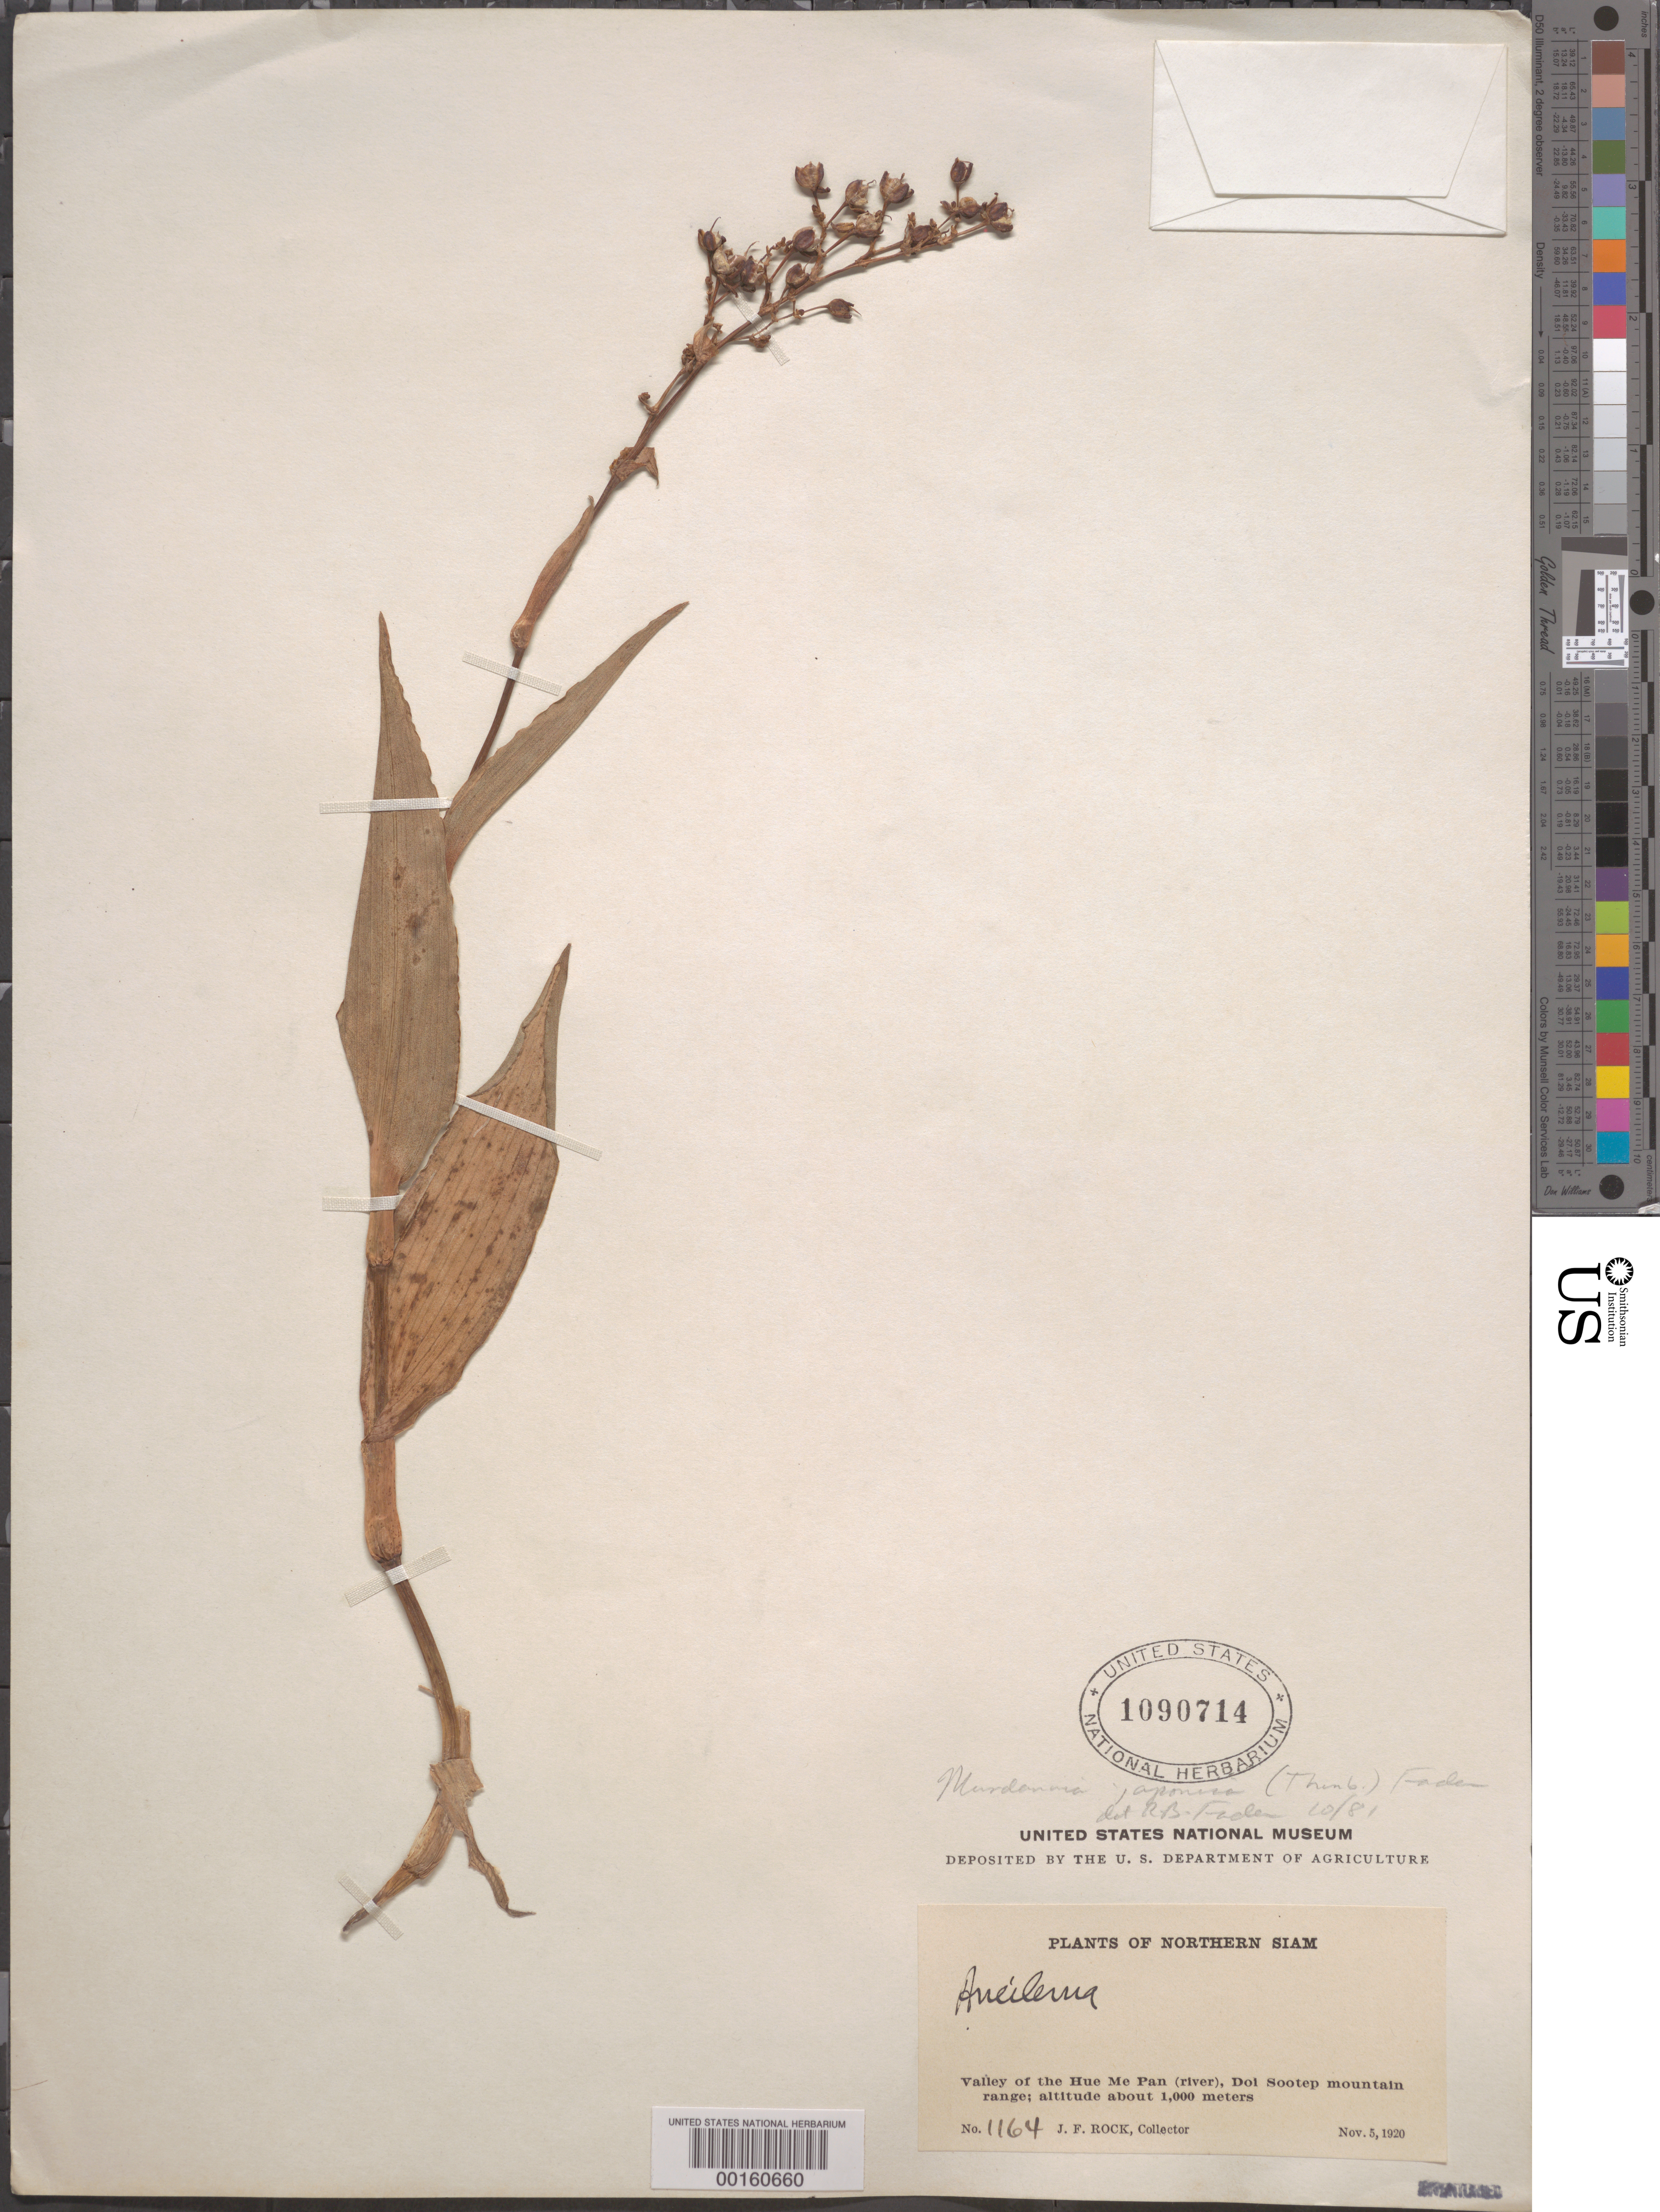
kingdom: Plantae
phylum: Tracheophyta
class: Liliopsida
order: Commelinales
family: Commelinaceae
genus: Murdannia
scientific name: Murdannia japonica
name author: (Thunb.) Faden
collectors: J. F. Rock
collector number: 1164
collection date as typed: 05 Nov 1920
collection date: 1920-11-05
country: Thailand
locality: Valley of the Hue Me Nai (river), Doi Sootep mountain range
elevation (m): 1000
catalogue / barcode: US 1090714